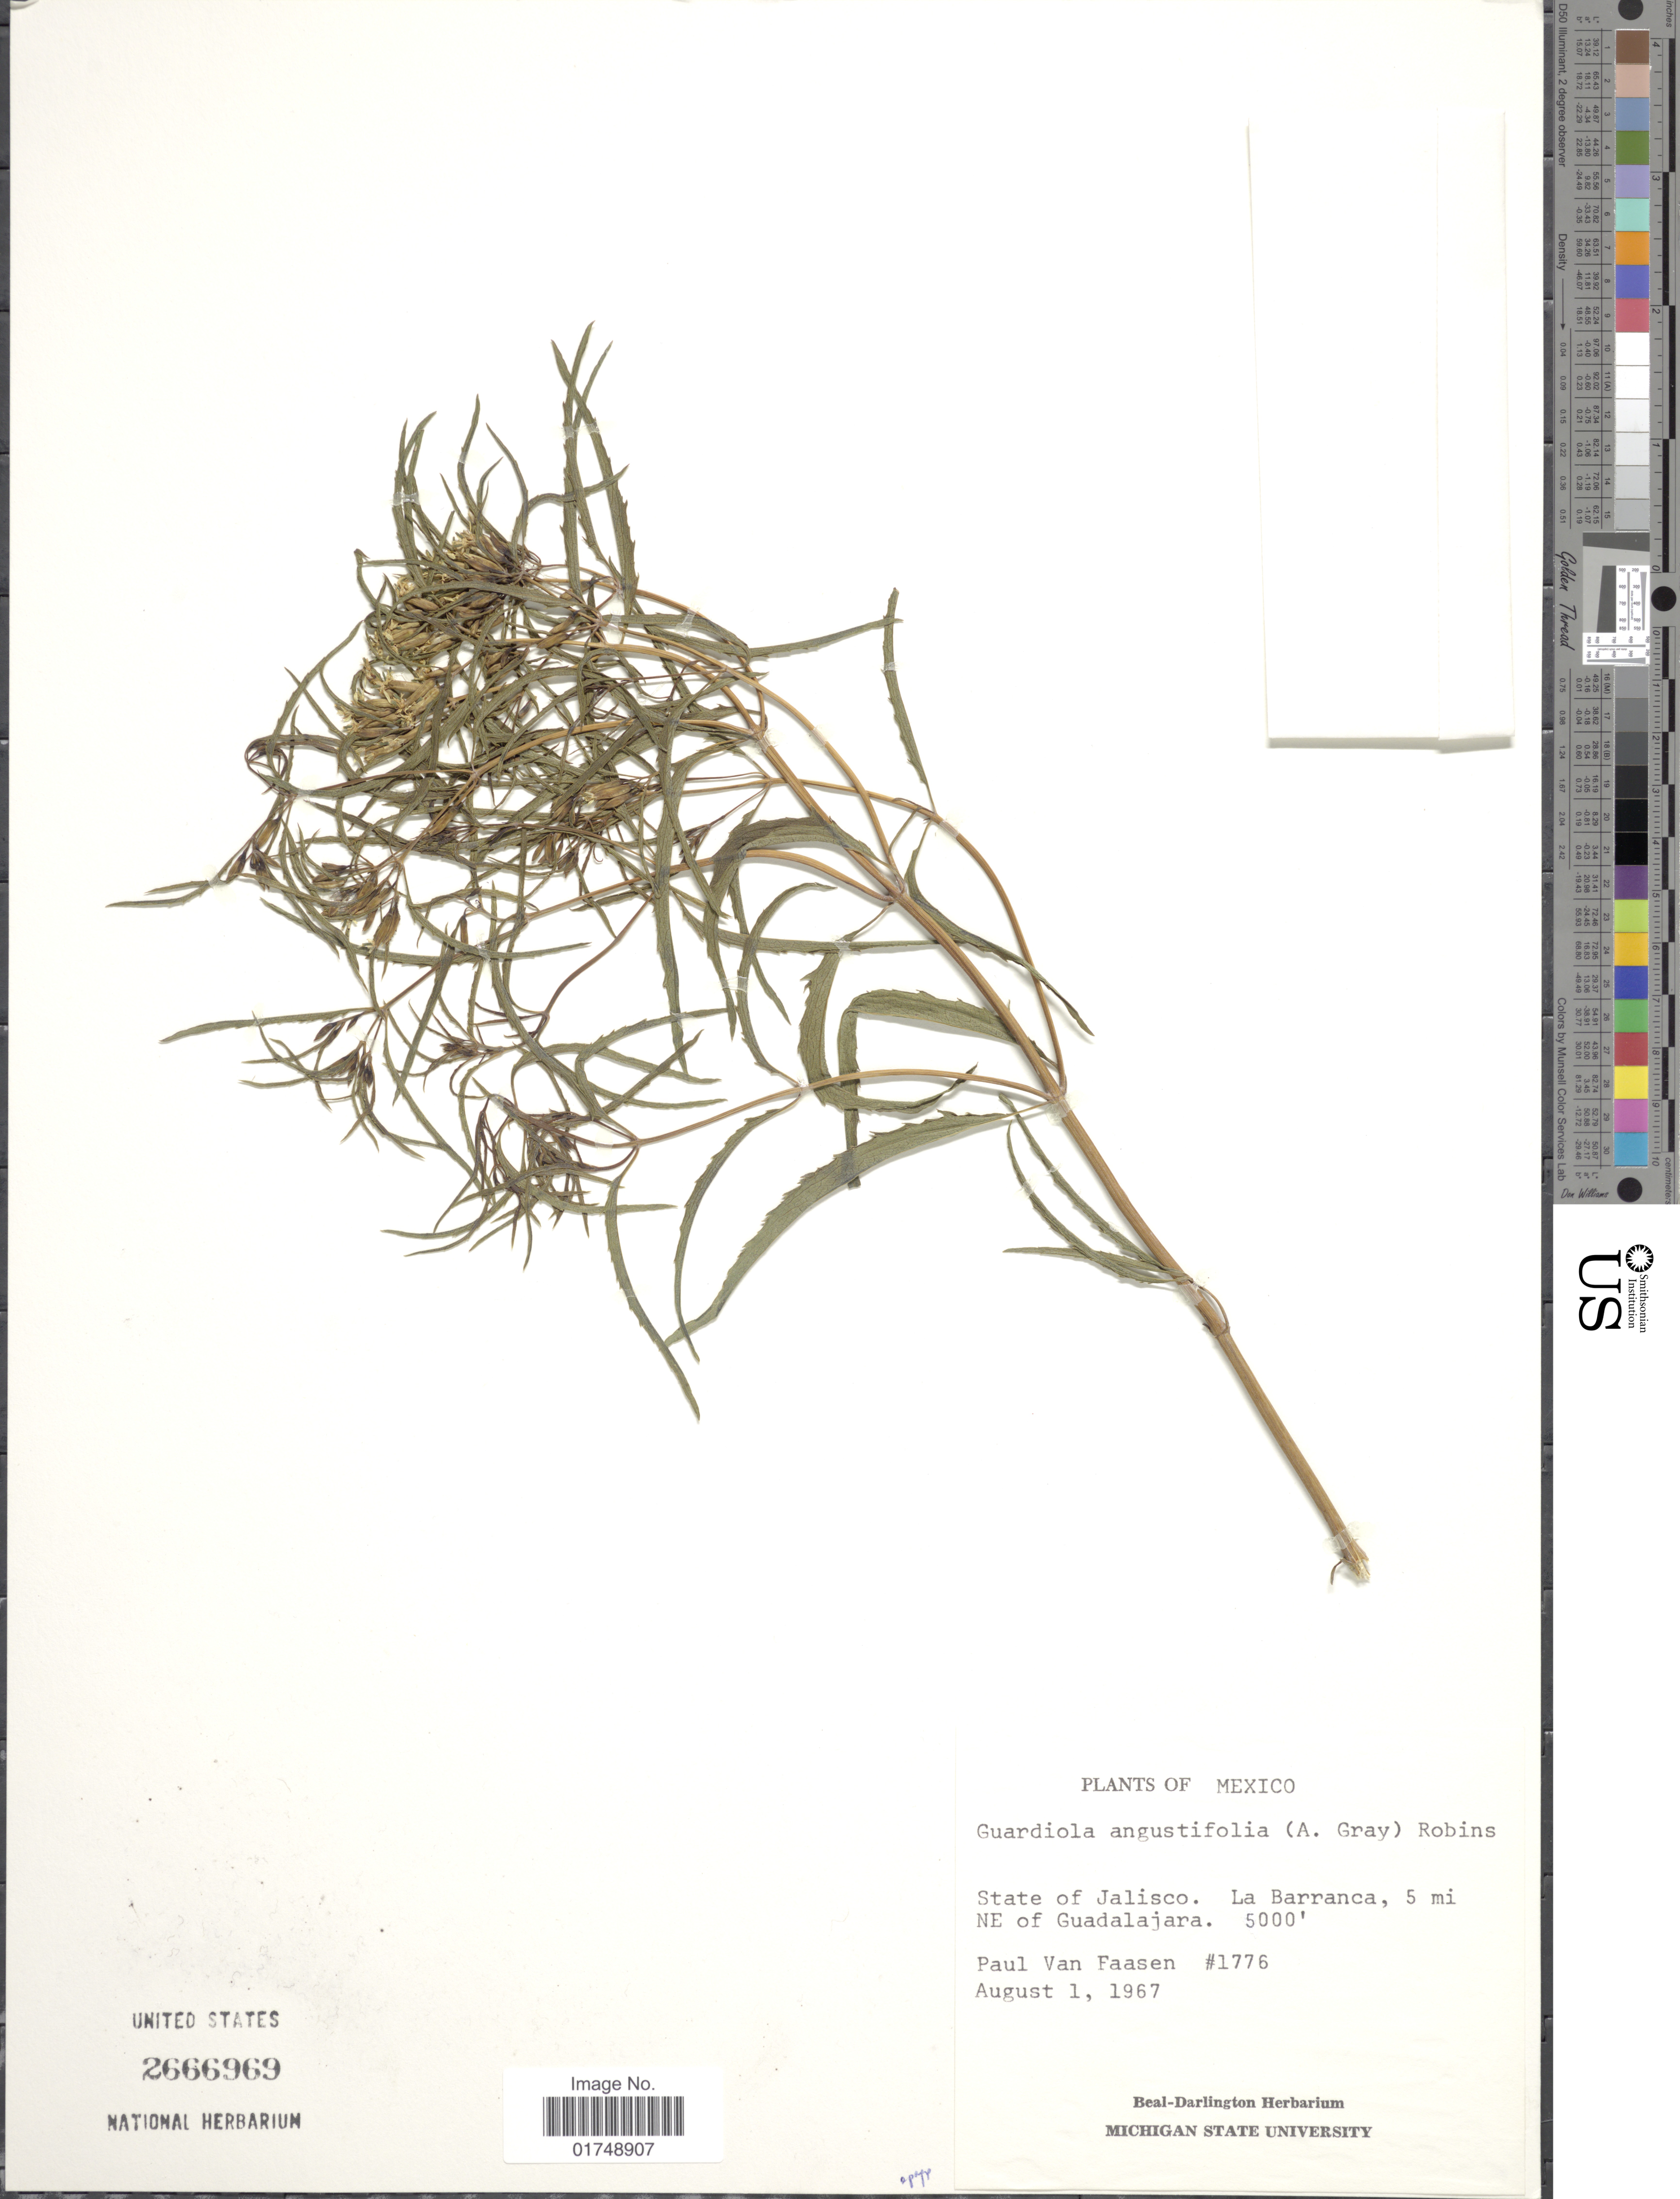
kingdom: Plantae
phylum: Tracheophyta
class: Magnoliopsida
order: Asterales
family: Asteraceae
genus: Guardiola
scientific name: Guardiola angustifolia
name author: B.L. Rob.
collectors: P. Van Faasen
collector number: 1776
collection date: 1967-08-01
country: Mexico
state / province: Jalisco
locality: La Barranca, 5 mi NE of Guadalajara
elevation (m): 1524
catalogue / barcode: US 2666969